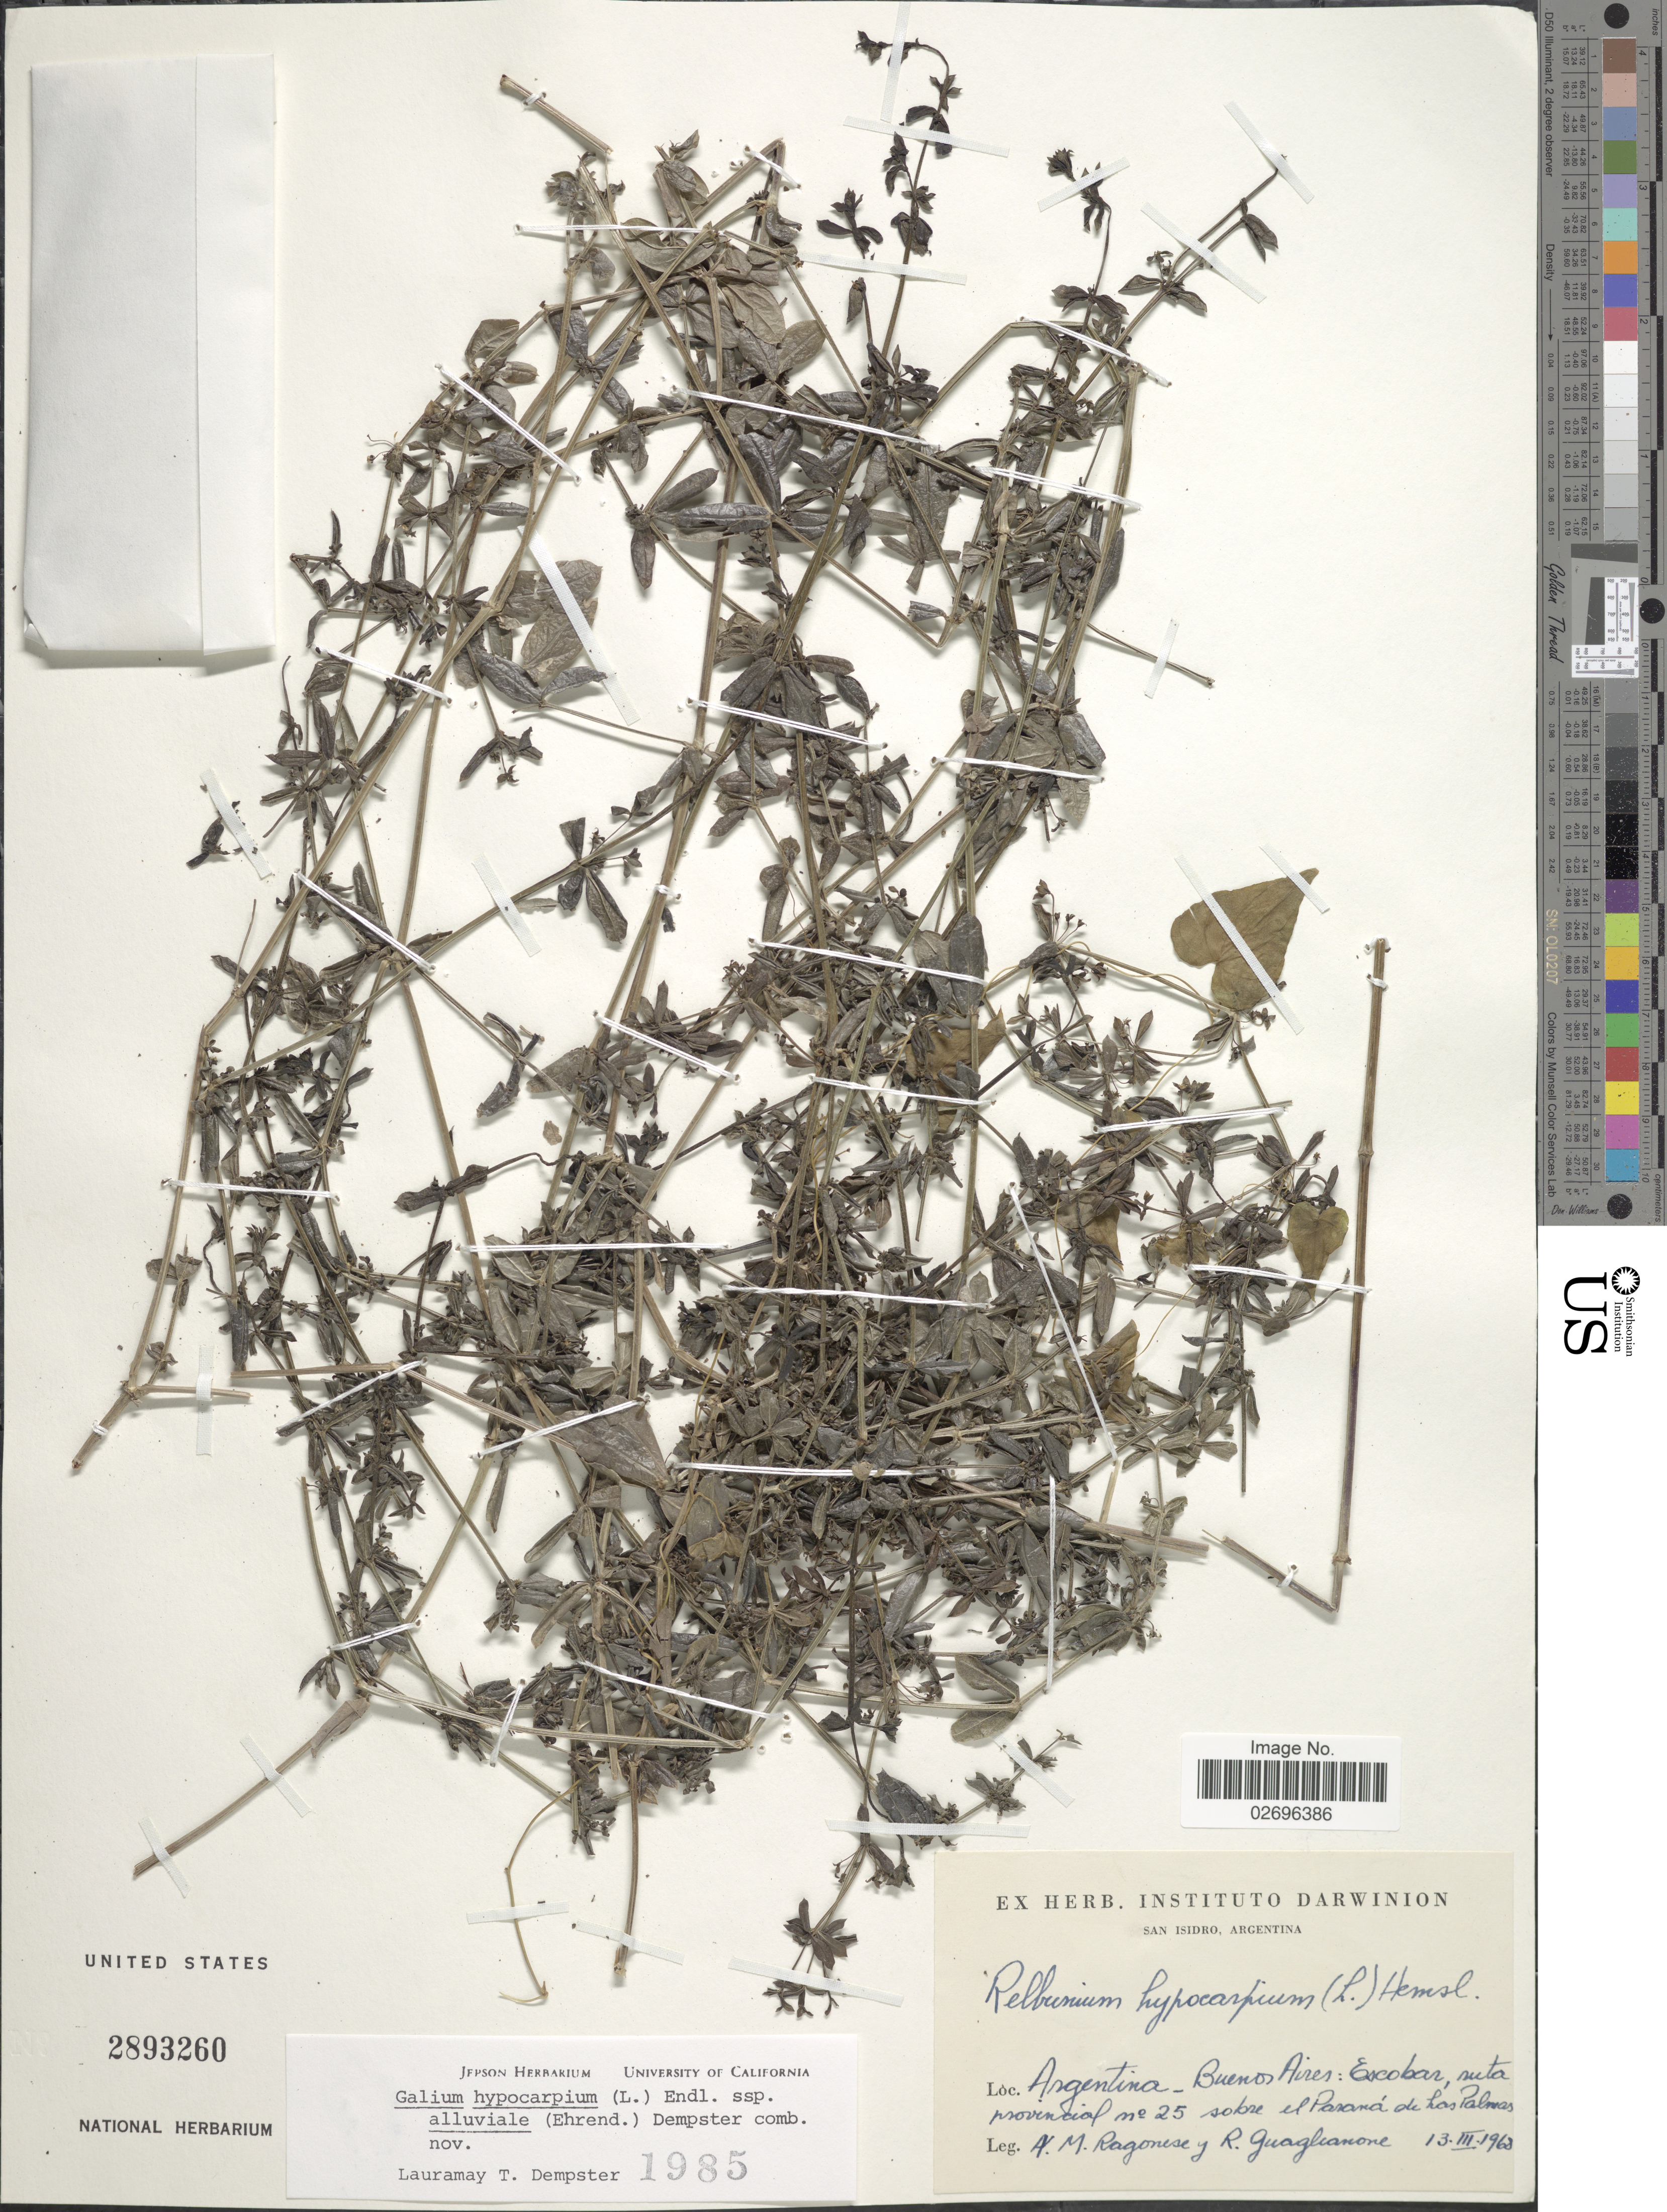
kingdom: Plantae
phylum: Tracheophyta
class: Magnoliopsida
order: Gentianales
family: Rubiaceae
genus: Galium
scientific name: Galium hypocarpium subsp. alluviale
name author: (Ehrend.) Dempster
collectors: A. Ragonese & R. Guaglianone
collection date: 1968-03-13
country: Argentina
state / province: Buenos Aires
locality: Escobr, nuta provincial no 25 sobre el Panama de Las Palmas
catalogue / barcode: US 2893260